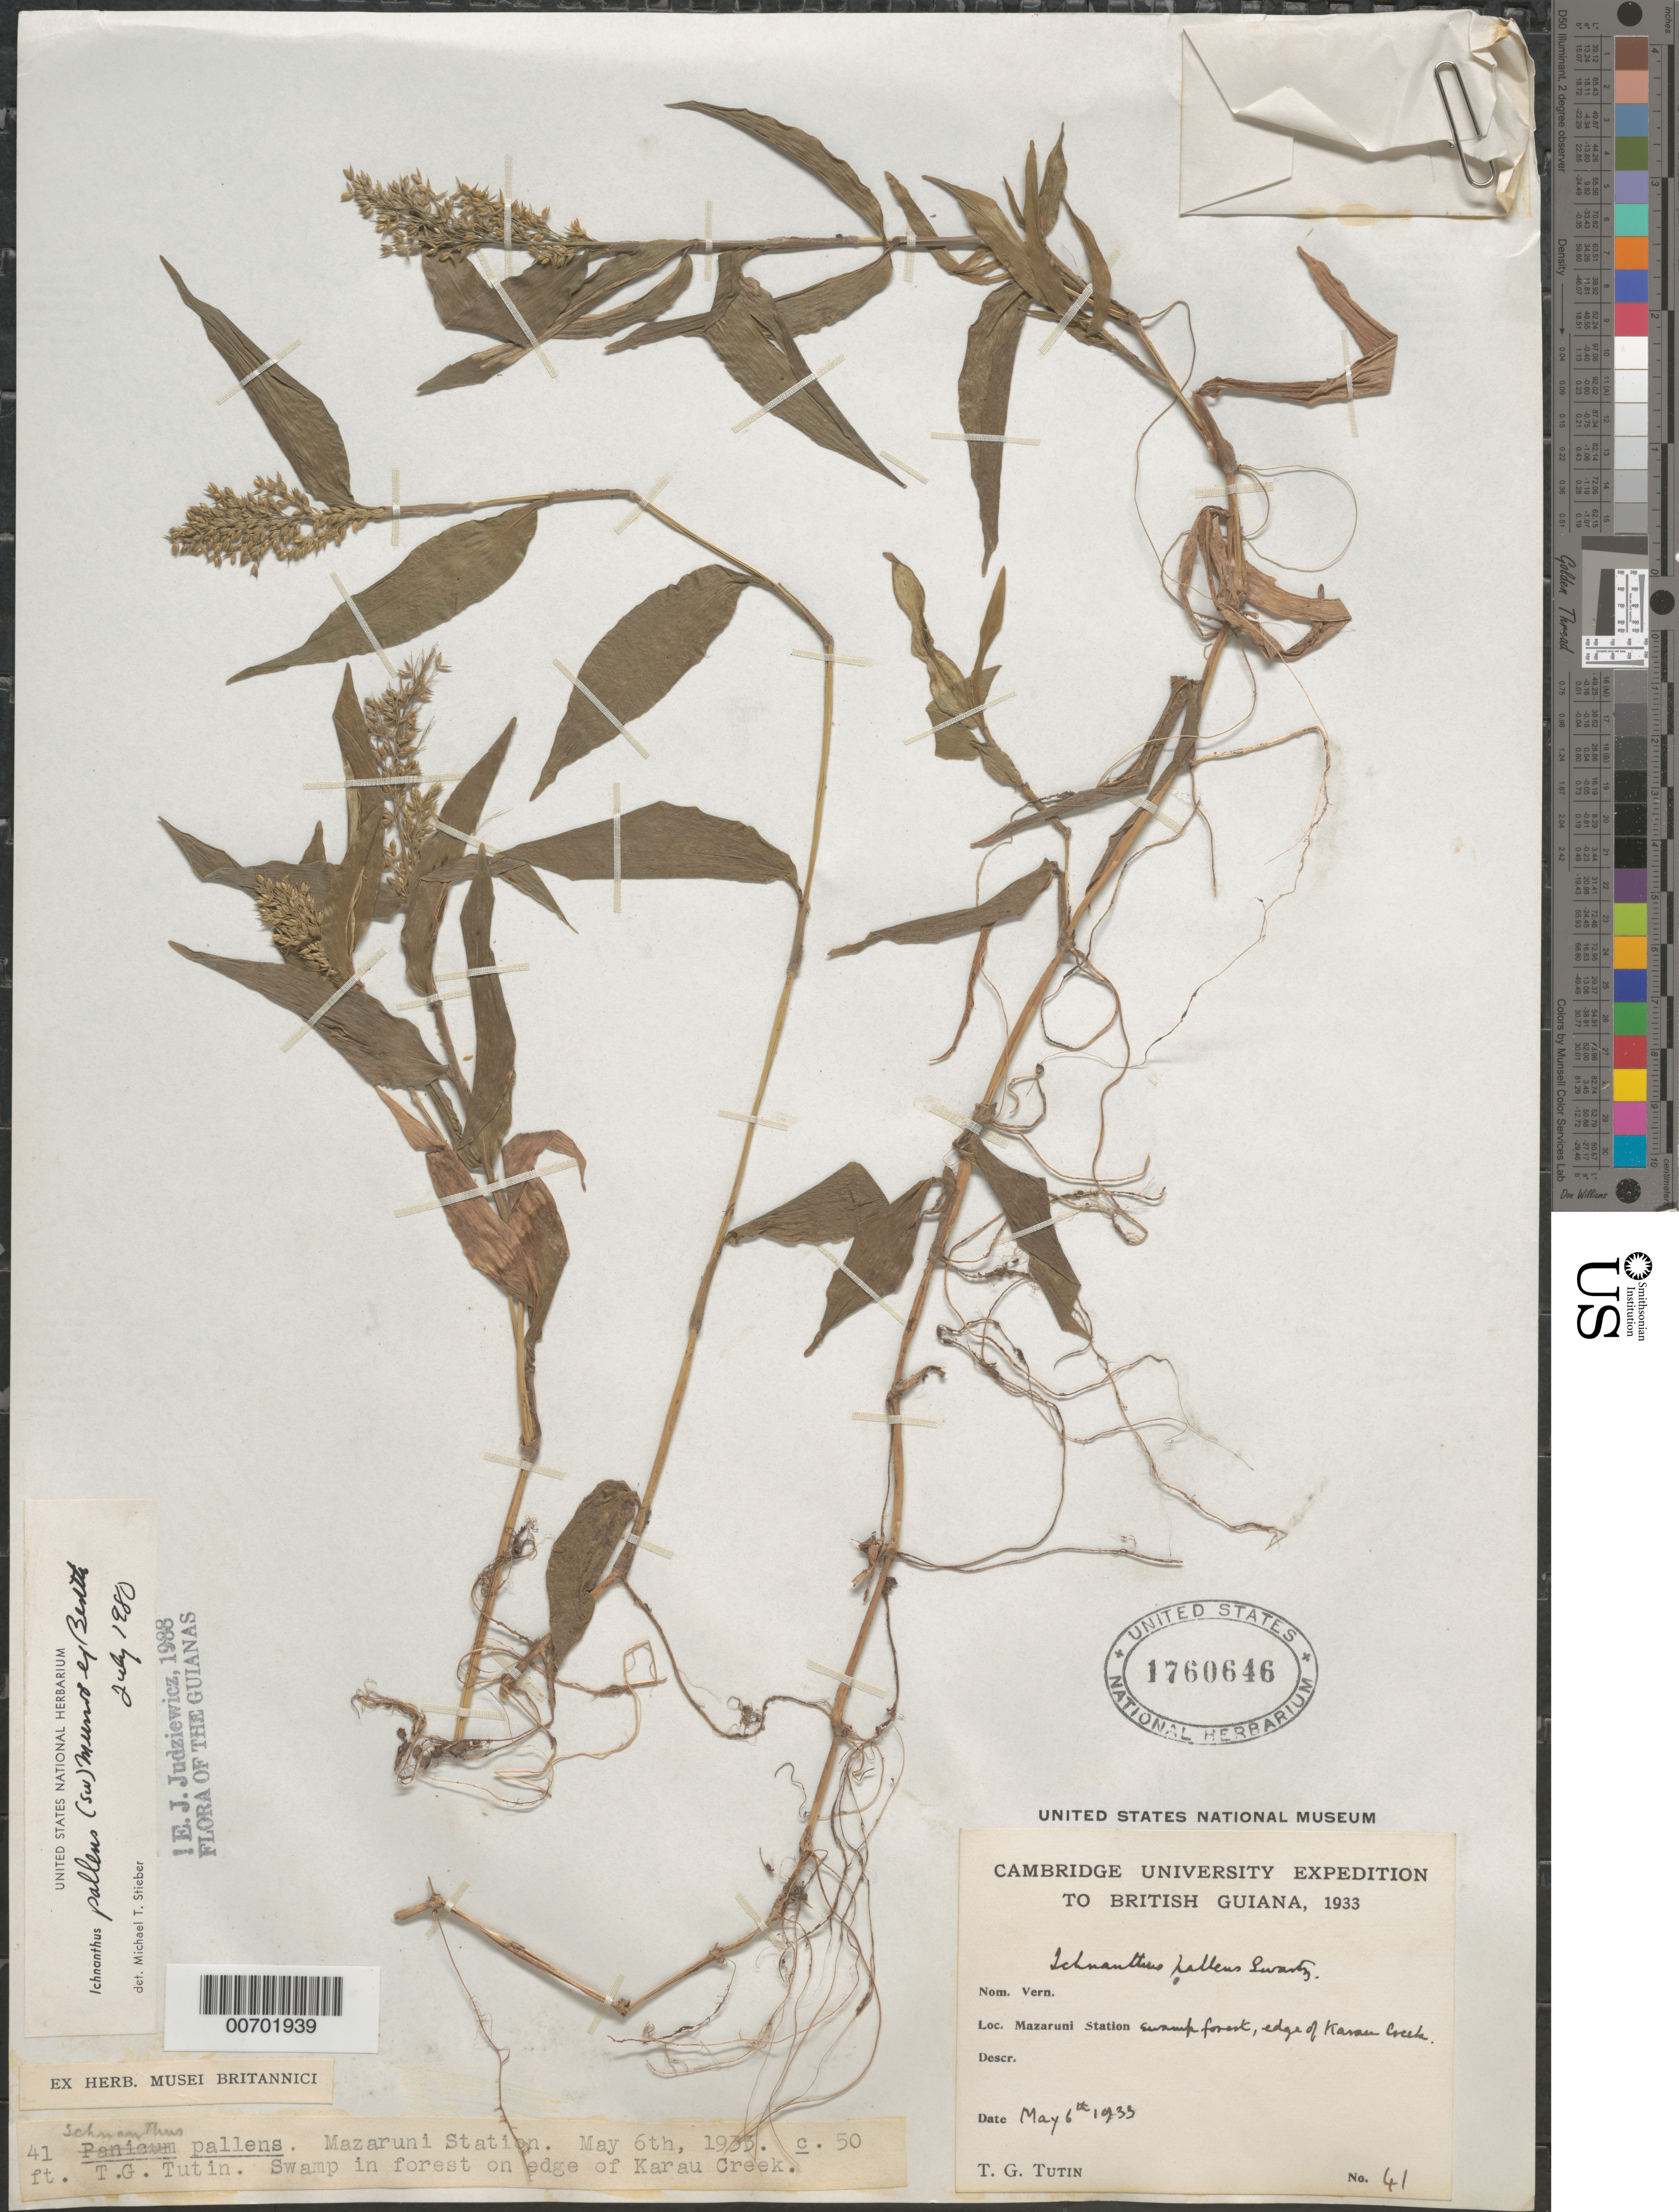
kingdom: Plantae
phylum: Tracheophyta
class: Liliopsida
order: Poales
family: Poaceae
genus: Ichnanthus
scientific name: Ichnanthus pallens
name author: (Sw.) Munro ex Benth.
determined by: Judziewicz, E. J.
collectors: T. G. Tutin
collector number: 41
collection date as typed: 6-May-33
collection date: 1933-05-06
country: Guyana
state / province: Cuyuni-Mazaruni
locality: Mazaruni Station, Karau Creek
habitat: Swamp forest on edge of creek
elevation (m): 30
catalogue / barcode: US 1760646